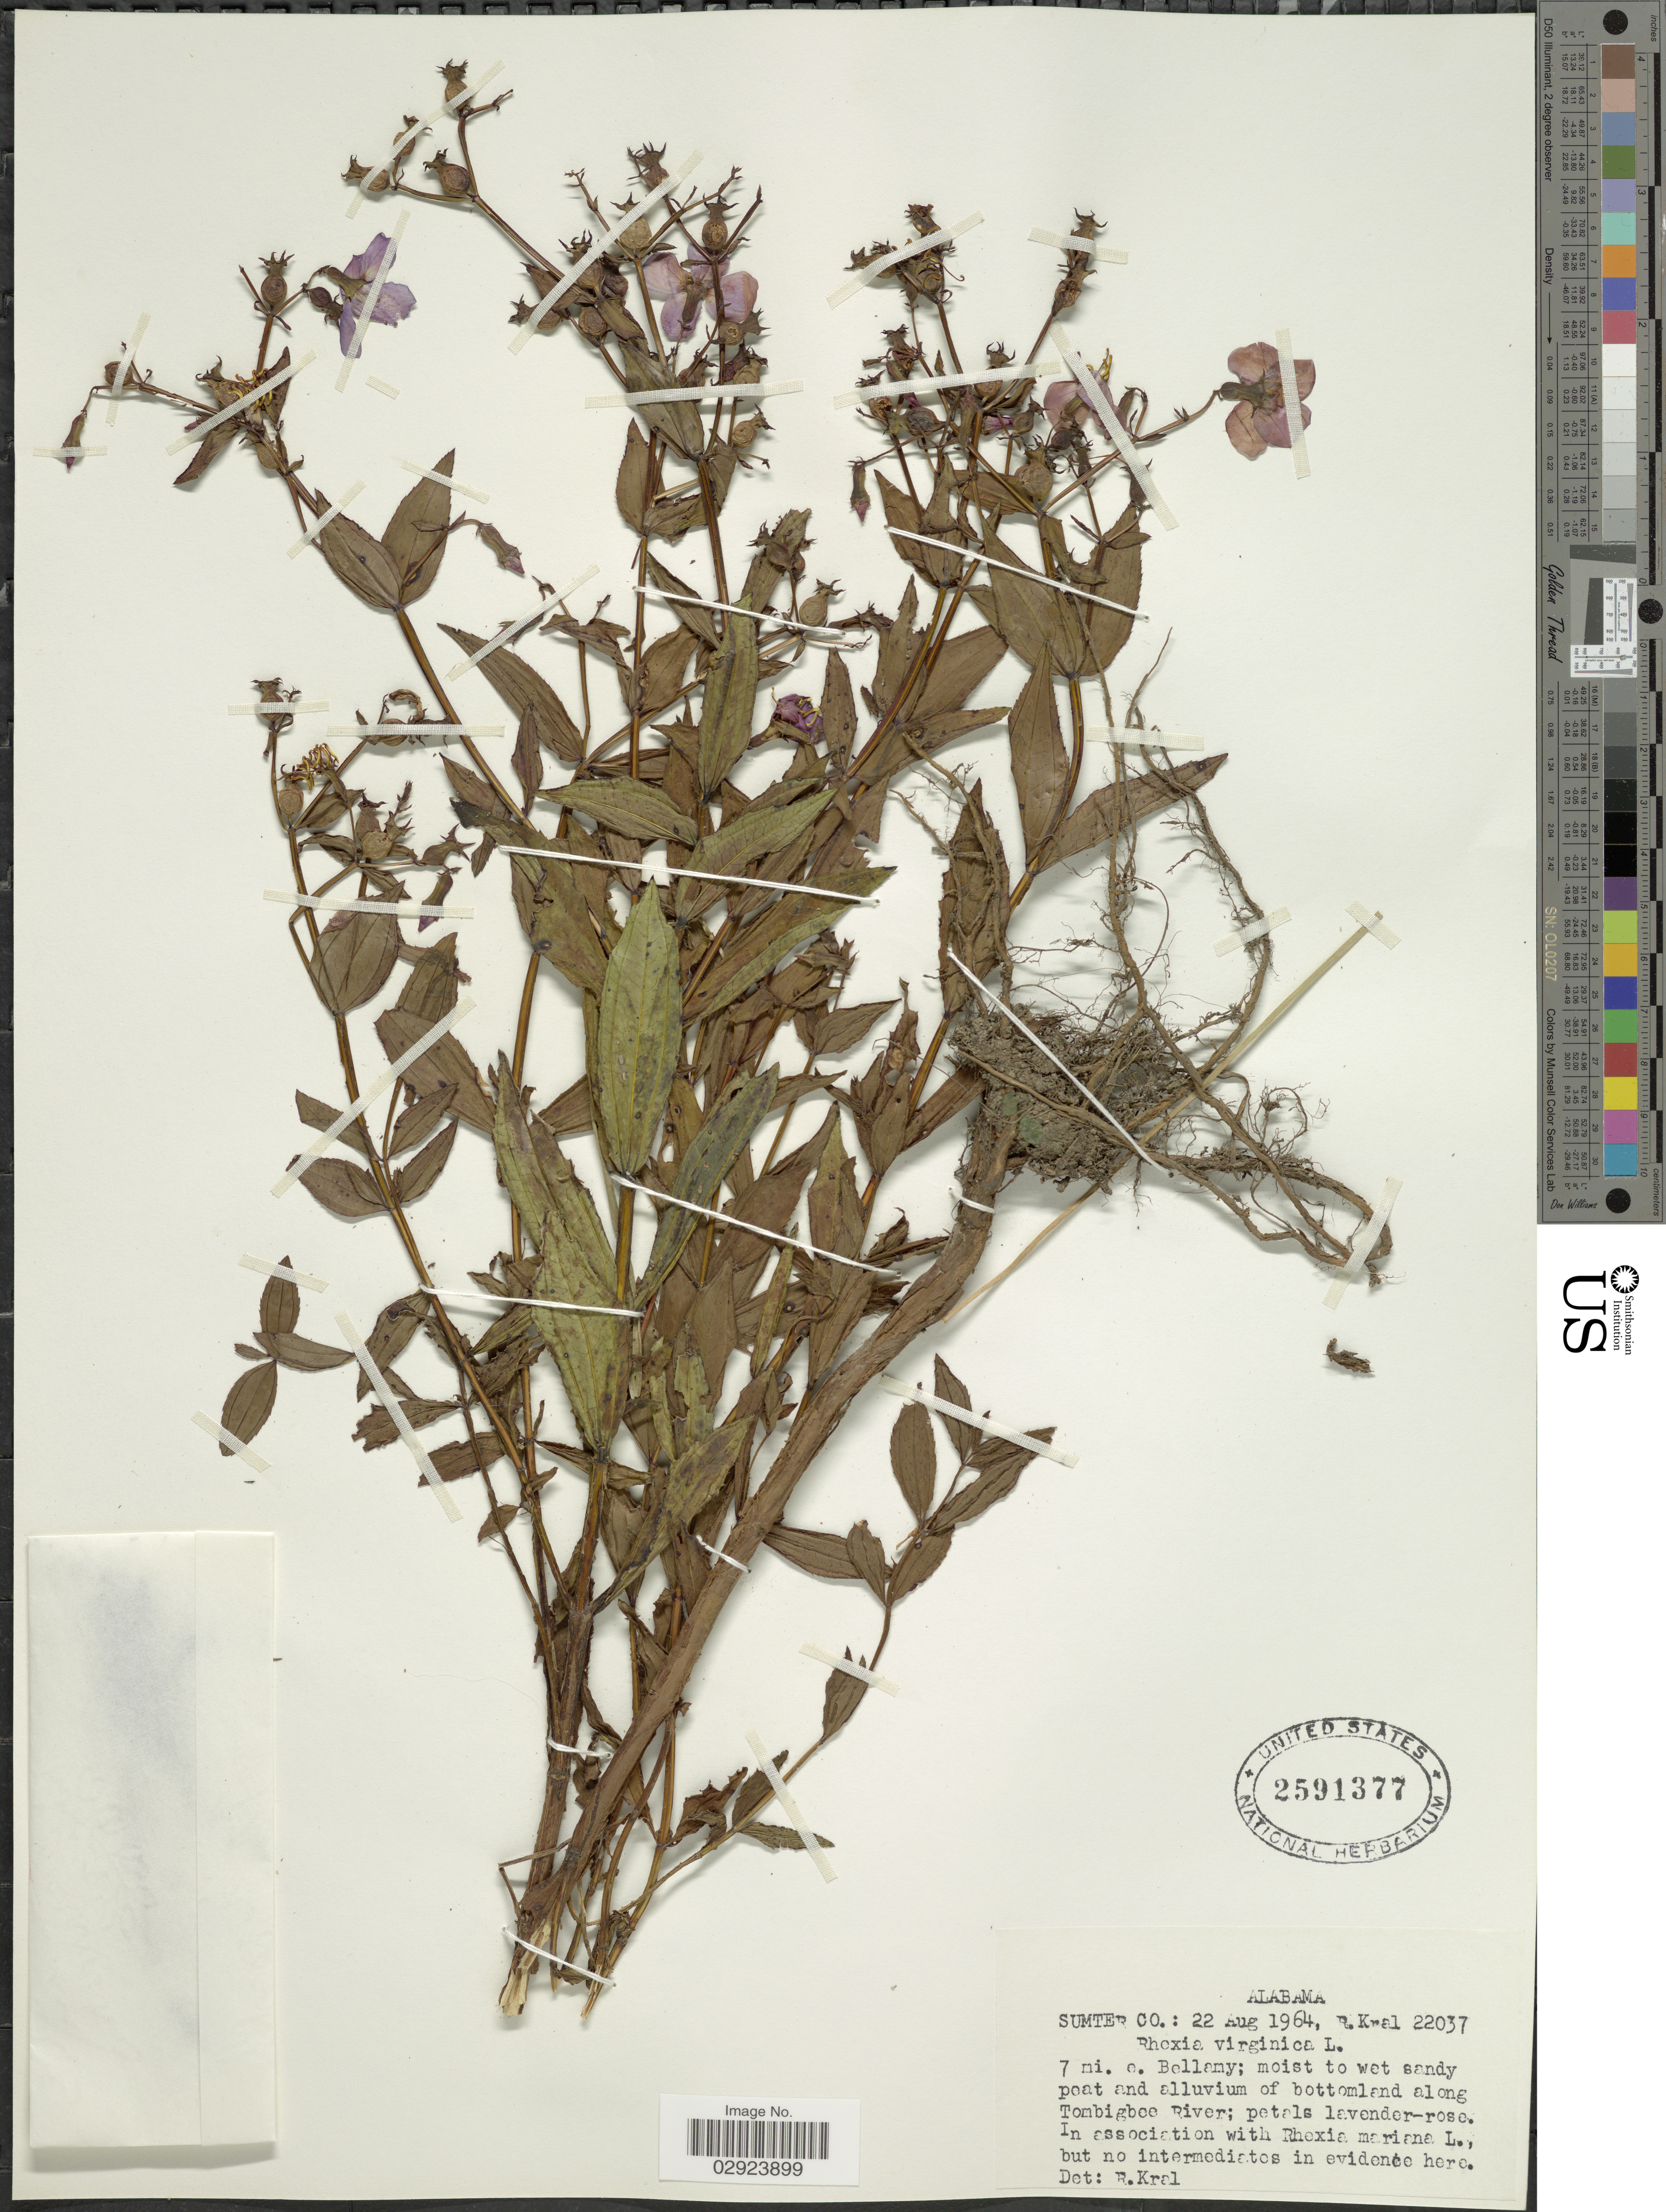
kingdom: Plantae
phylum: Tracheophyta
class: Magnoliopsida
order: Myrtales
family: Melastomataceae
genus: Rhexia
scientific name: Rhexia virginica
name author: L.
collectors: R. Kral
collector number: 22037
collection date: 1964-08-22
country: United States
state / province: Alabama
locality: Sumter Co.: 7 mi. e. Bellamy; moist to wet sandy peat and alluvium of bottomland along Tombigbee River.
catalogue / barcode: US 2591377